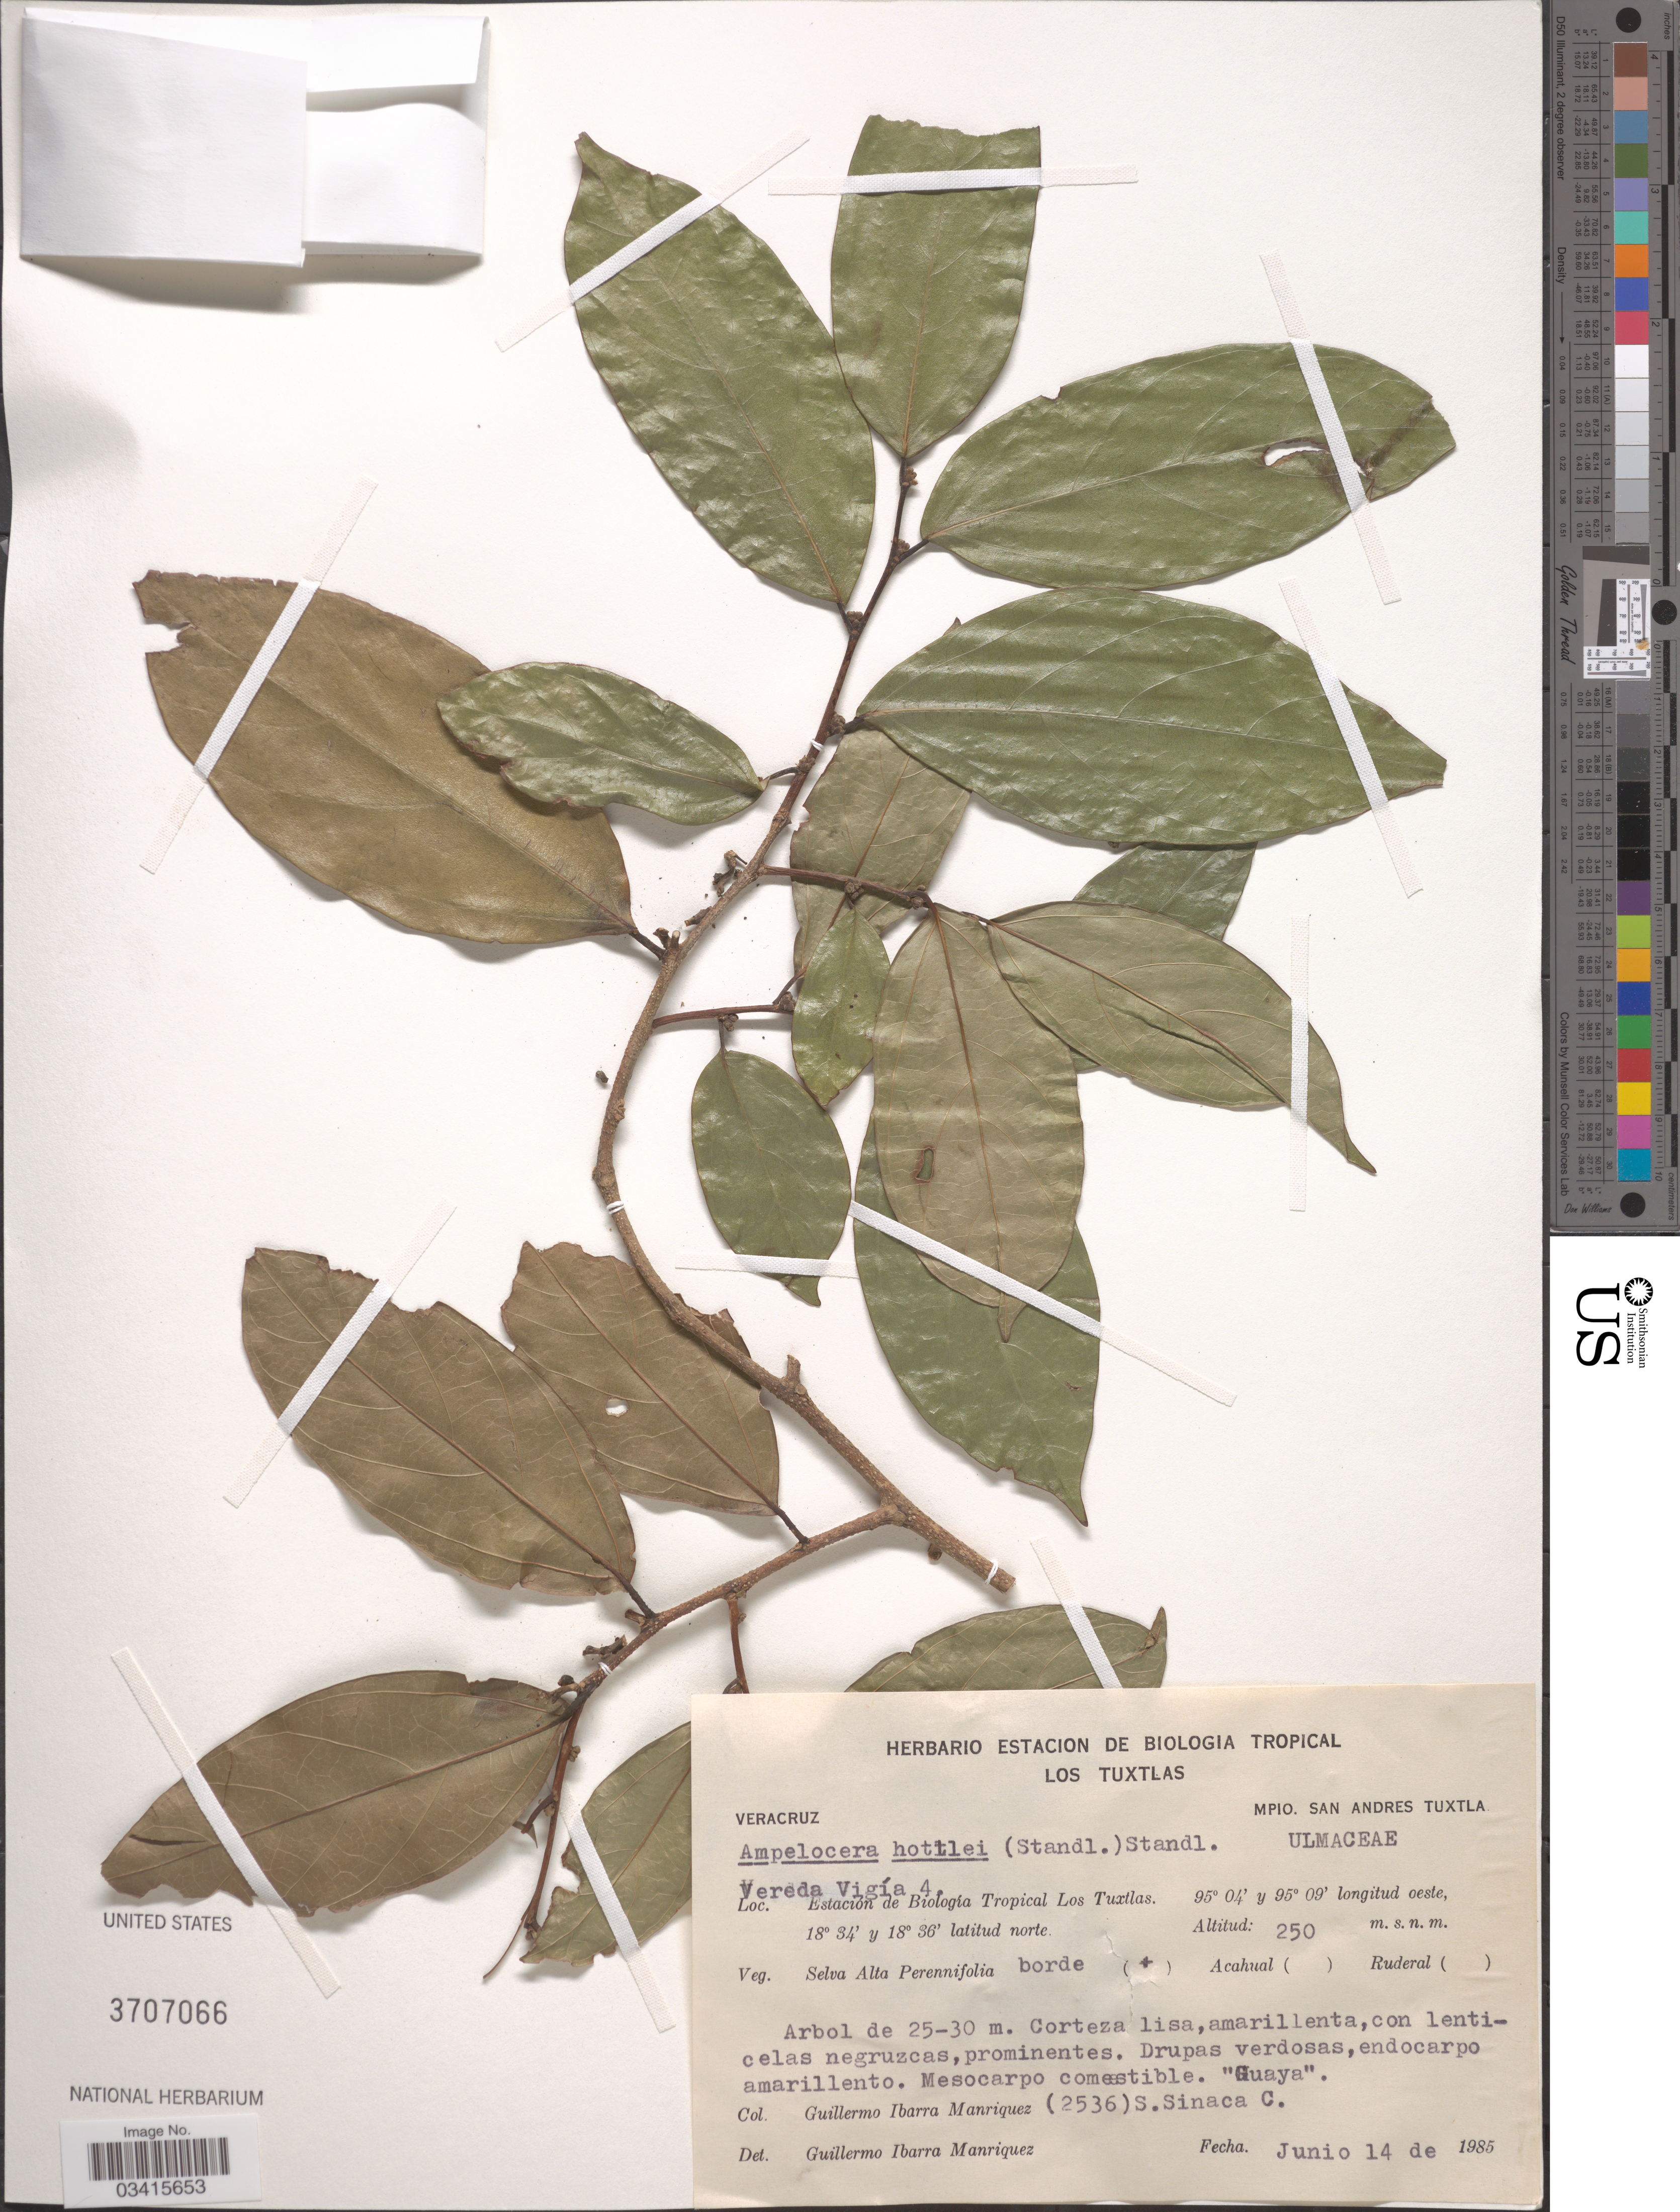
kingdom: Plantae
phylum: Tracheophyta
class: Magnoliopsida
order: Rosales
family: Cannabaceae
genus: Ampelocera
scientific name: Ampelocera hottlei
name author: (Standl.) Standl.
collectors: G. Ibarra M. & S. Sinaca Colin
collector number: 2536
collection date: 1985-06-14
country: Mexico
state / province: Veracruz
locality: Veracruz, Mpio. San Andres Tuxtla. Vereda Vigía 4. Estacion de Biología Tropical Los Tuxtlas.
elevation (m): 250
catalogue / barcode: US 3707066